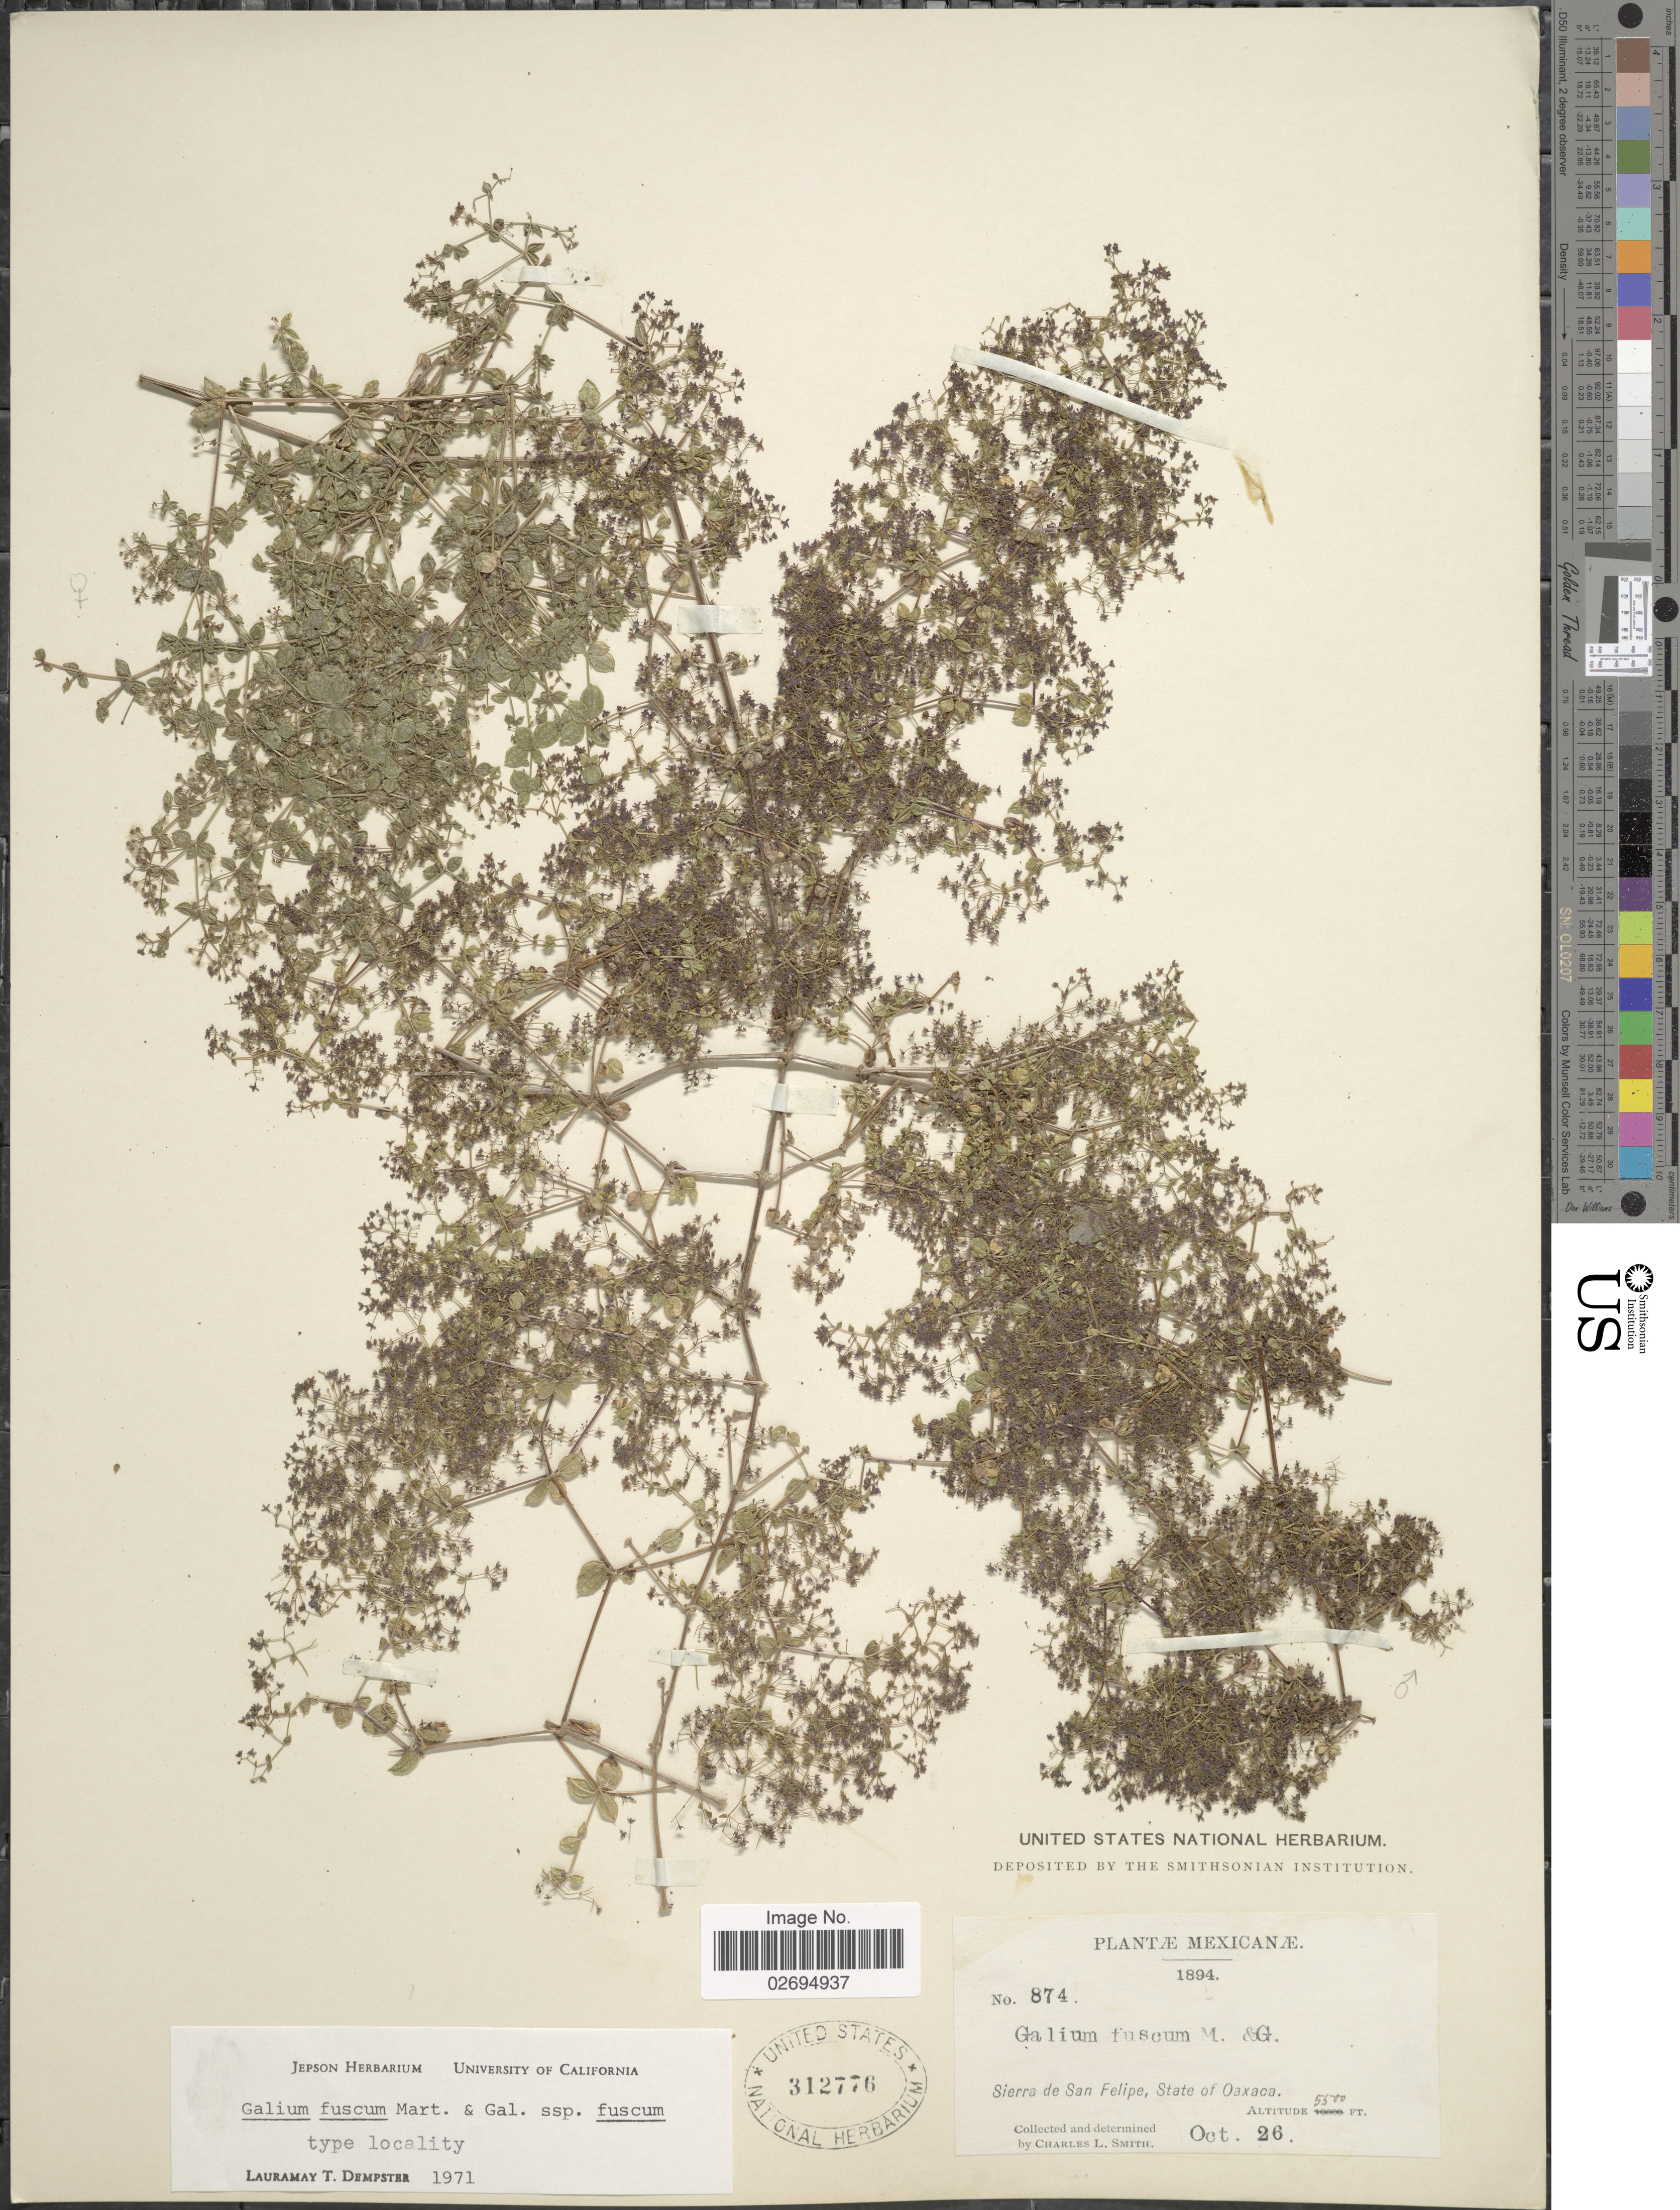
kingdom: Plantae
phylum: Tracheophyta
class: Magnoliopsida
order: Gentianales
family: Rubiaceae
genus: Galium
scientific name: Galium fuscum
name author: M. Martens & Galeotti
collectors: C. L. Smith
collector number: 874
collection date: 1894-10-26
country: Mexico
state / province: Oaxaca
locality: Sierra de San Felipe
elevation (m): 1676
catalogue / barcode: US 312776